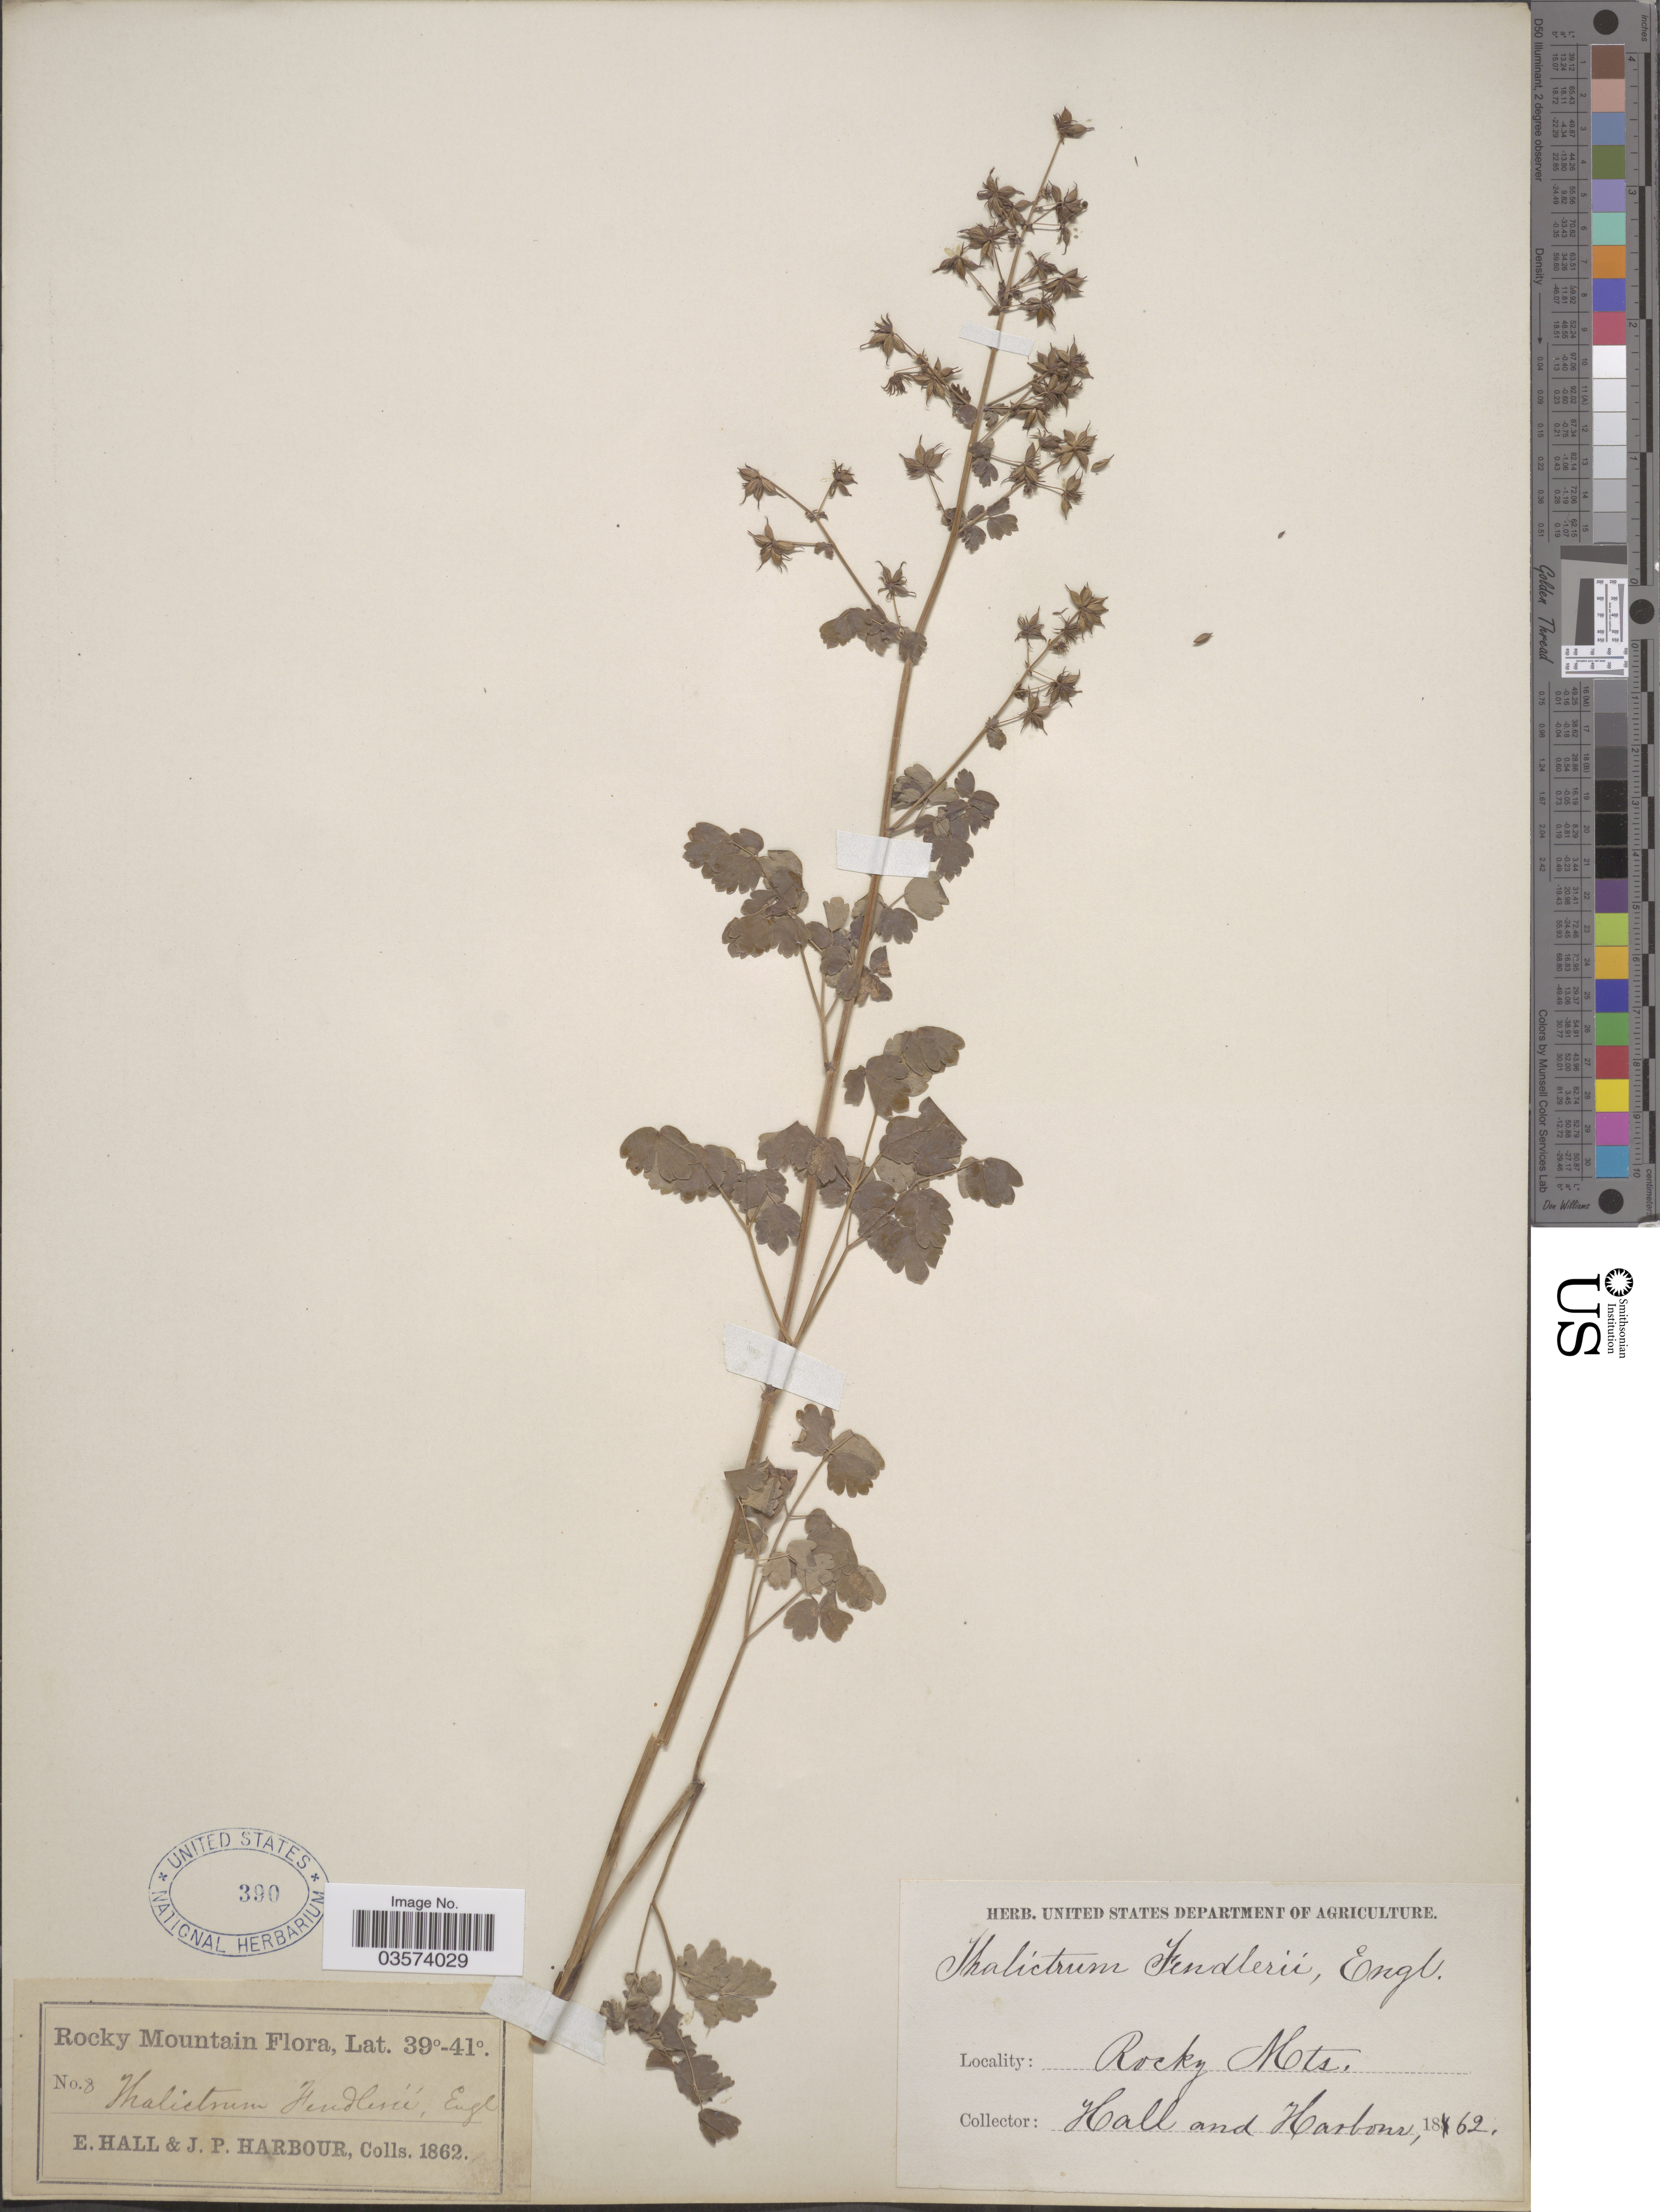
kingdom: Plantae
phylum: Tracheophyta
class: Magnoliopsida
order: Ranunculales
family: Ranunculaceae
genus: Thalictrum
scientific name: Thalictrum fendleri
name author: Engelm. ex A. Gray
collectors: E. Hall & J. Harbour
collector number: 8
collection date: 1862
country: United States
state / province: Colorado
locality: Rocky Mountain.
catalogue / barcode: US 390